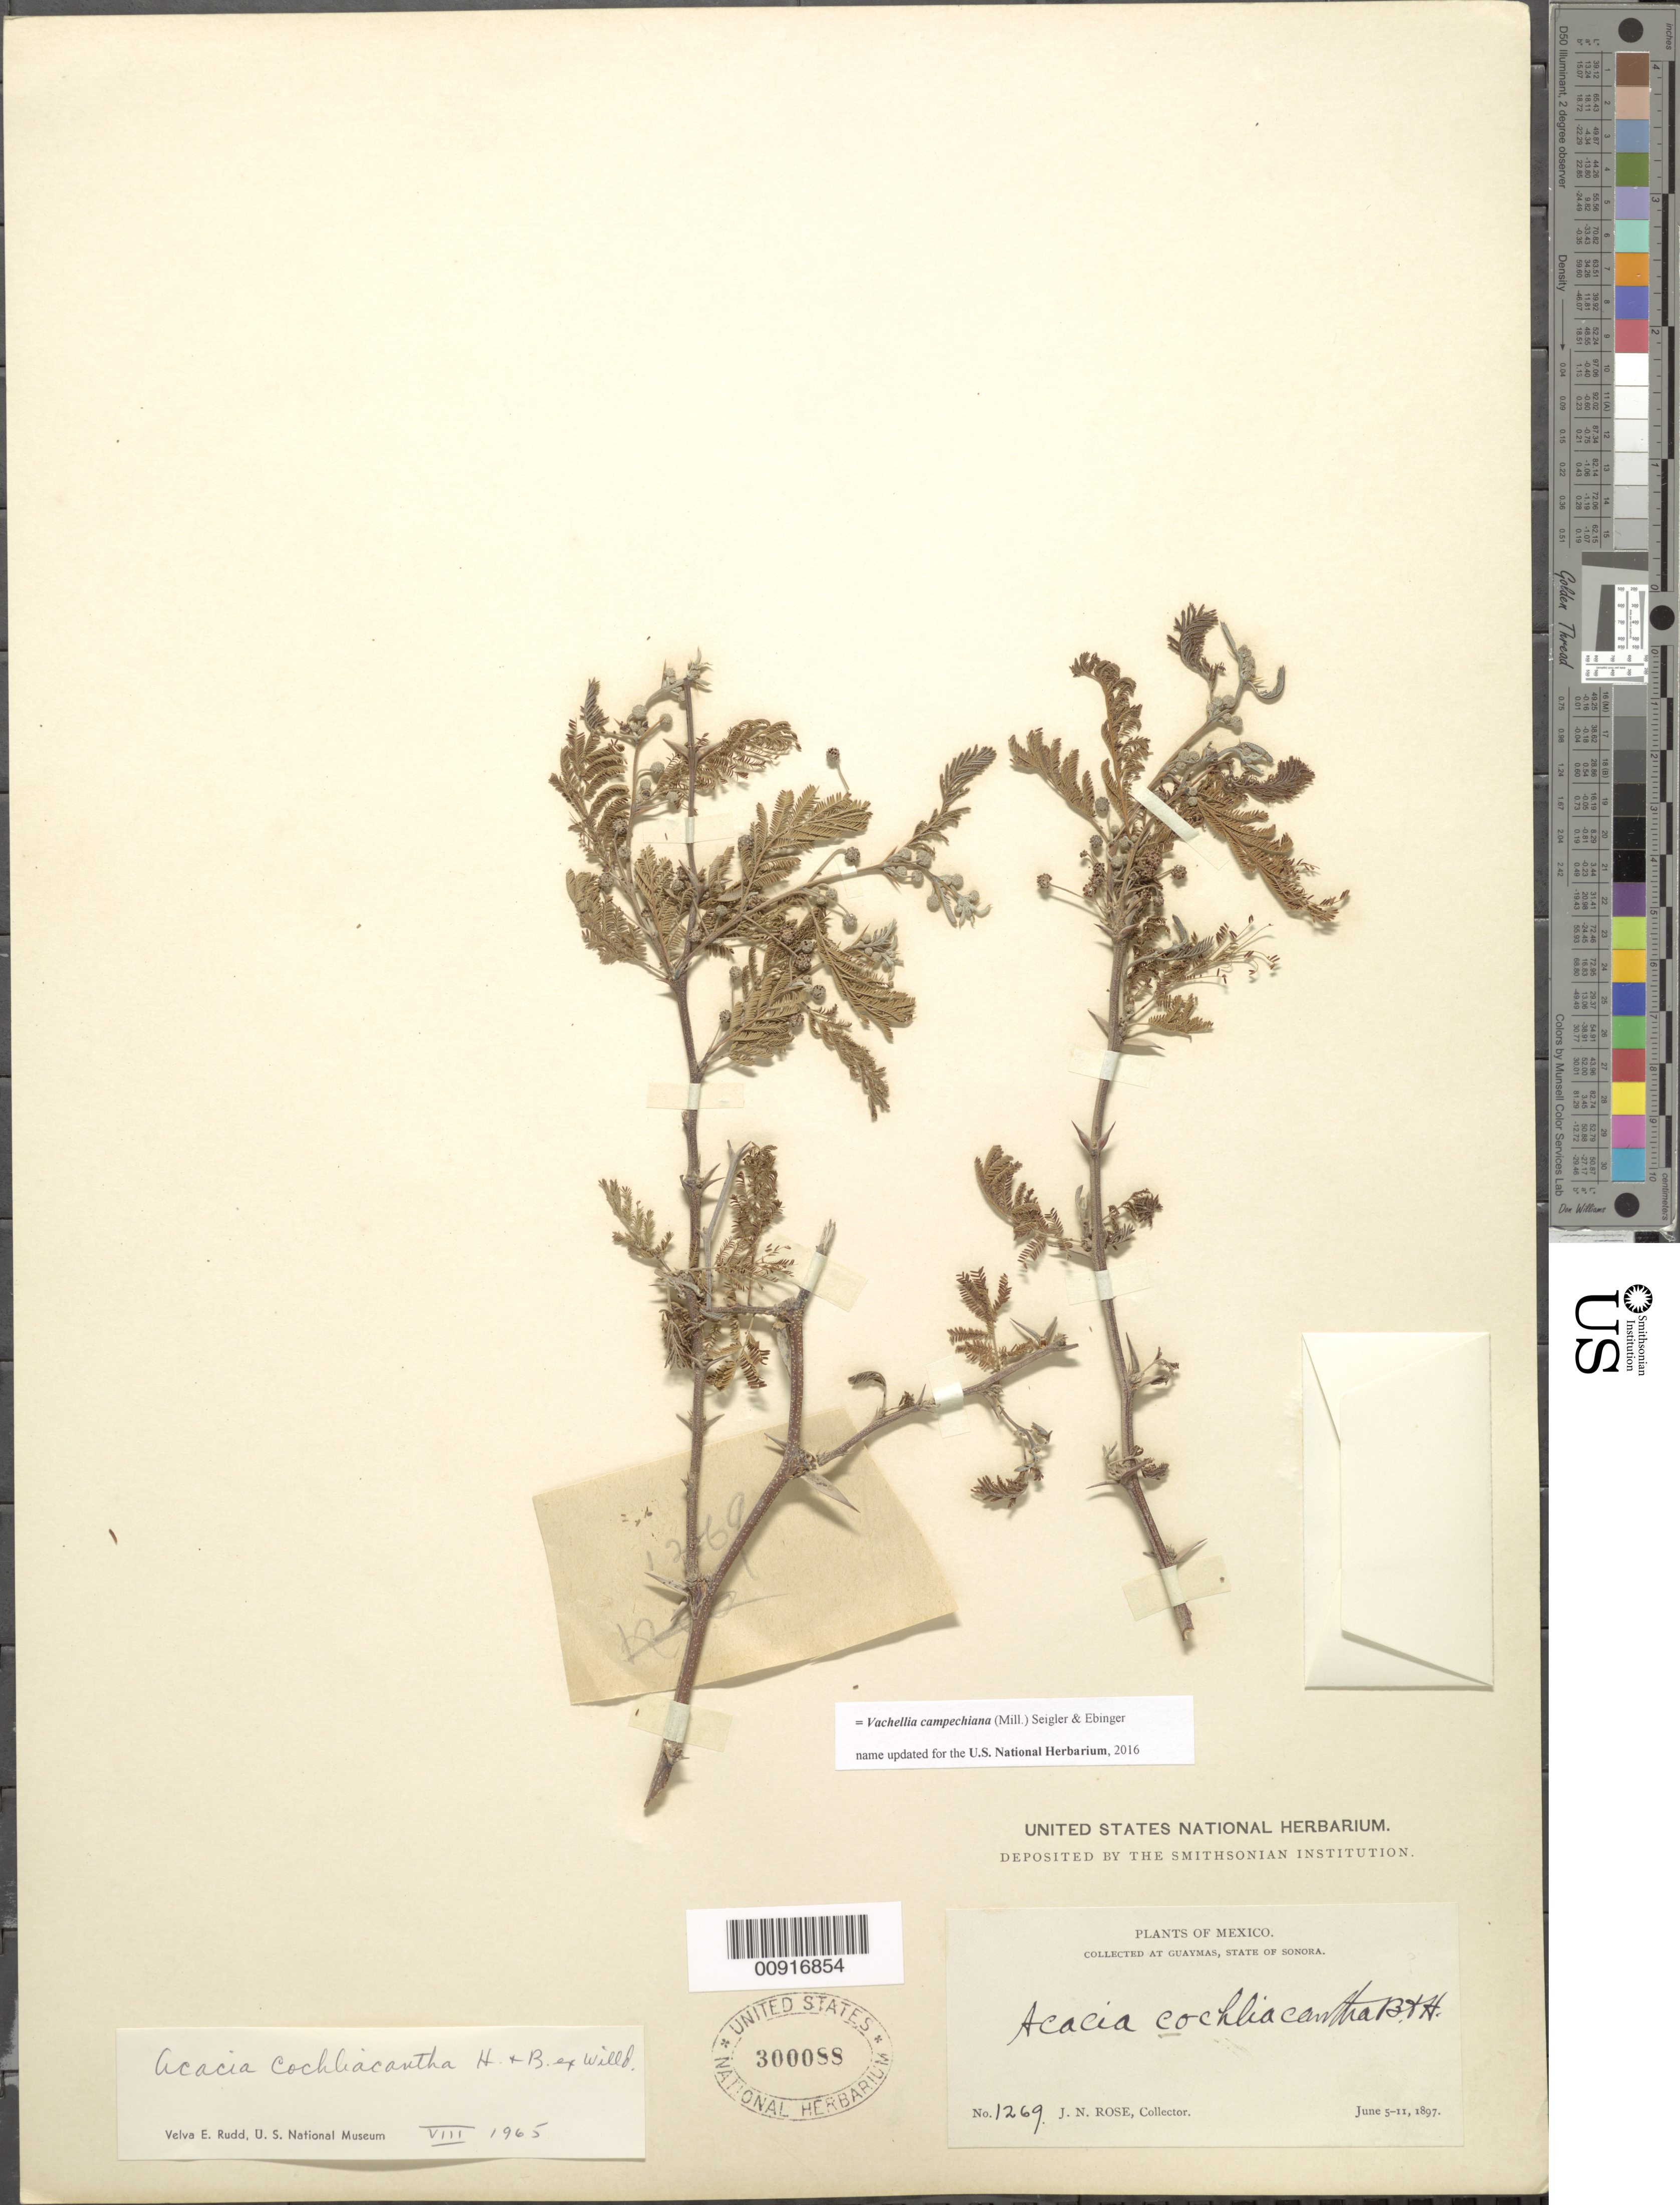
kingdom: Plantae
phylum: Tracheophyta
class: Magnoliopsida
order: Fabales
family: Fabaceae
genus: Vachellia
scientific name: Vachellia campechiana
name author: (Mill.) Seigler & Ebinger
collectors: J. N. Rose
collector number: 1269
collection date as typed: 05 Jun 1897 to 11 Jun 1897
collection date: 1897-06-05/1897-06-11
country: Mexico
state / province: Sonora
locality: Guaymas, State of Sonora.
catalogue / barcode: US 300088